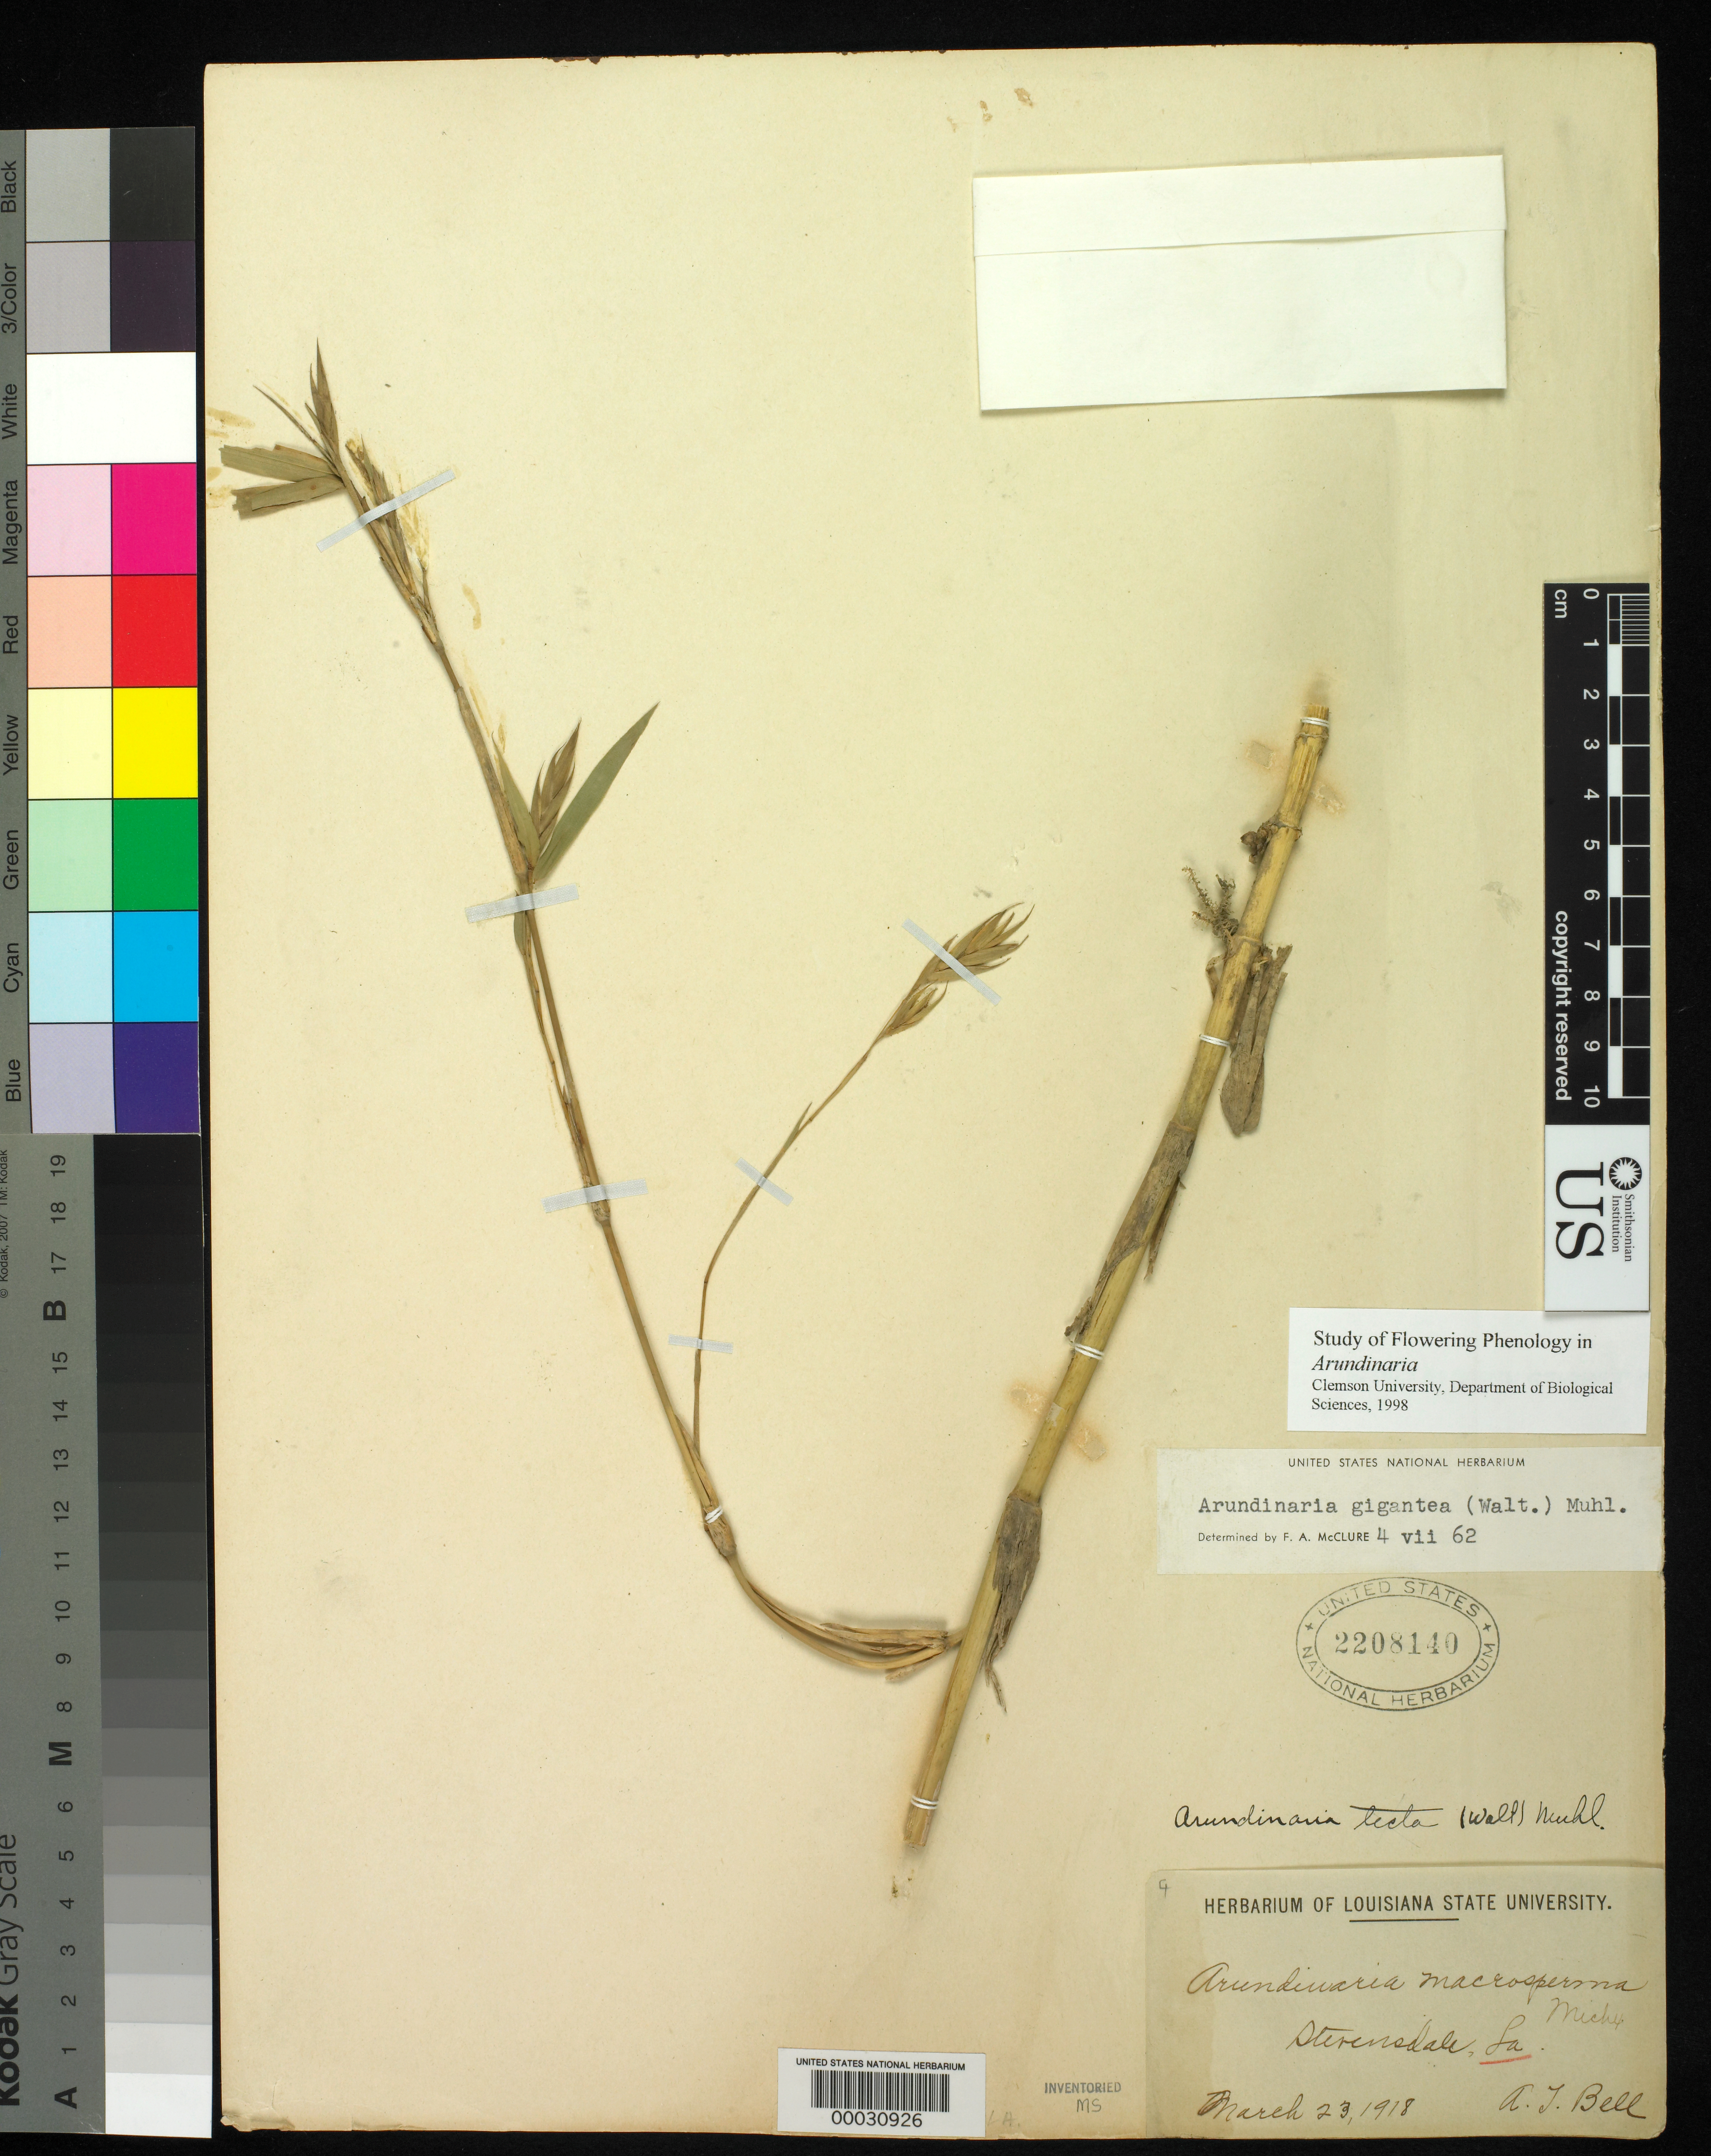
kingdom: Plantae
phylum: Tracheophyta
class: Liliopsida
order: Poales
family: Poaceae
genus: Arundinaria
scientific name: Arundinaria gigantea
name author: (Walter) Muhl.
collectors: A. J. Bell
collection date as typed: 23 Mar 1918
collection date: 1918-03-23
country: United States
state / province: Louisiana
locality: Stevensdale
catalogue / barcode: US 2208140